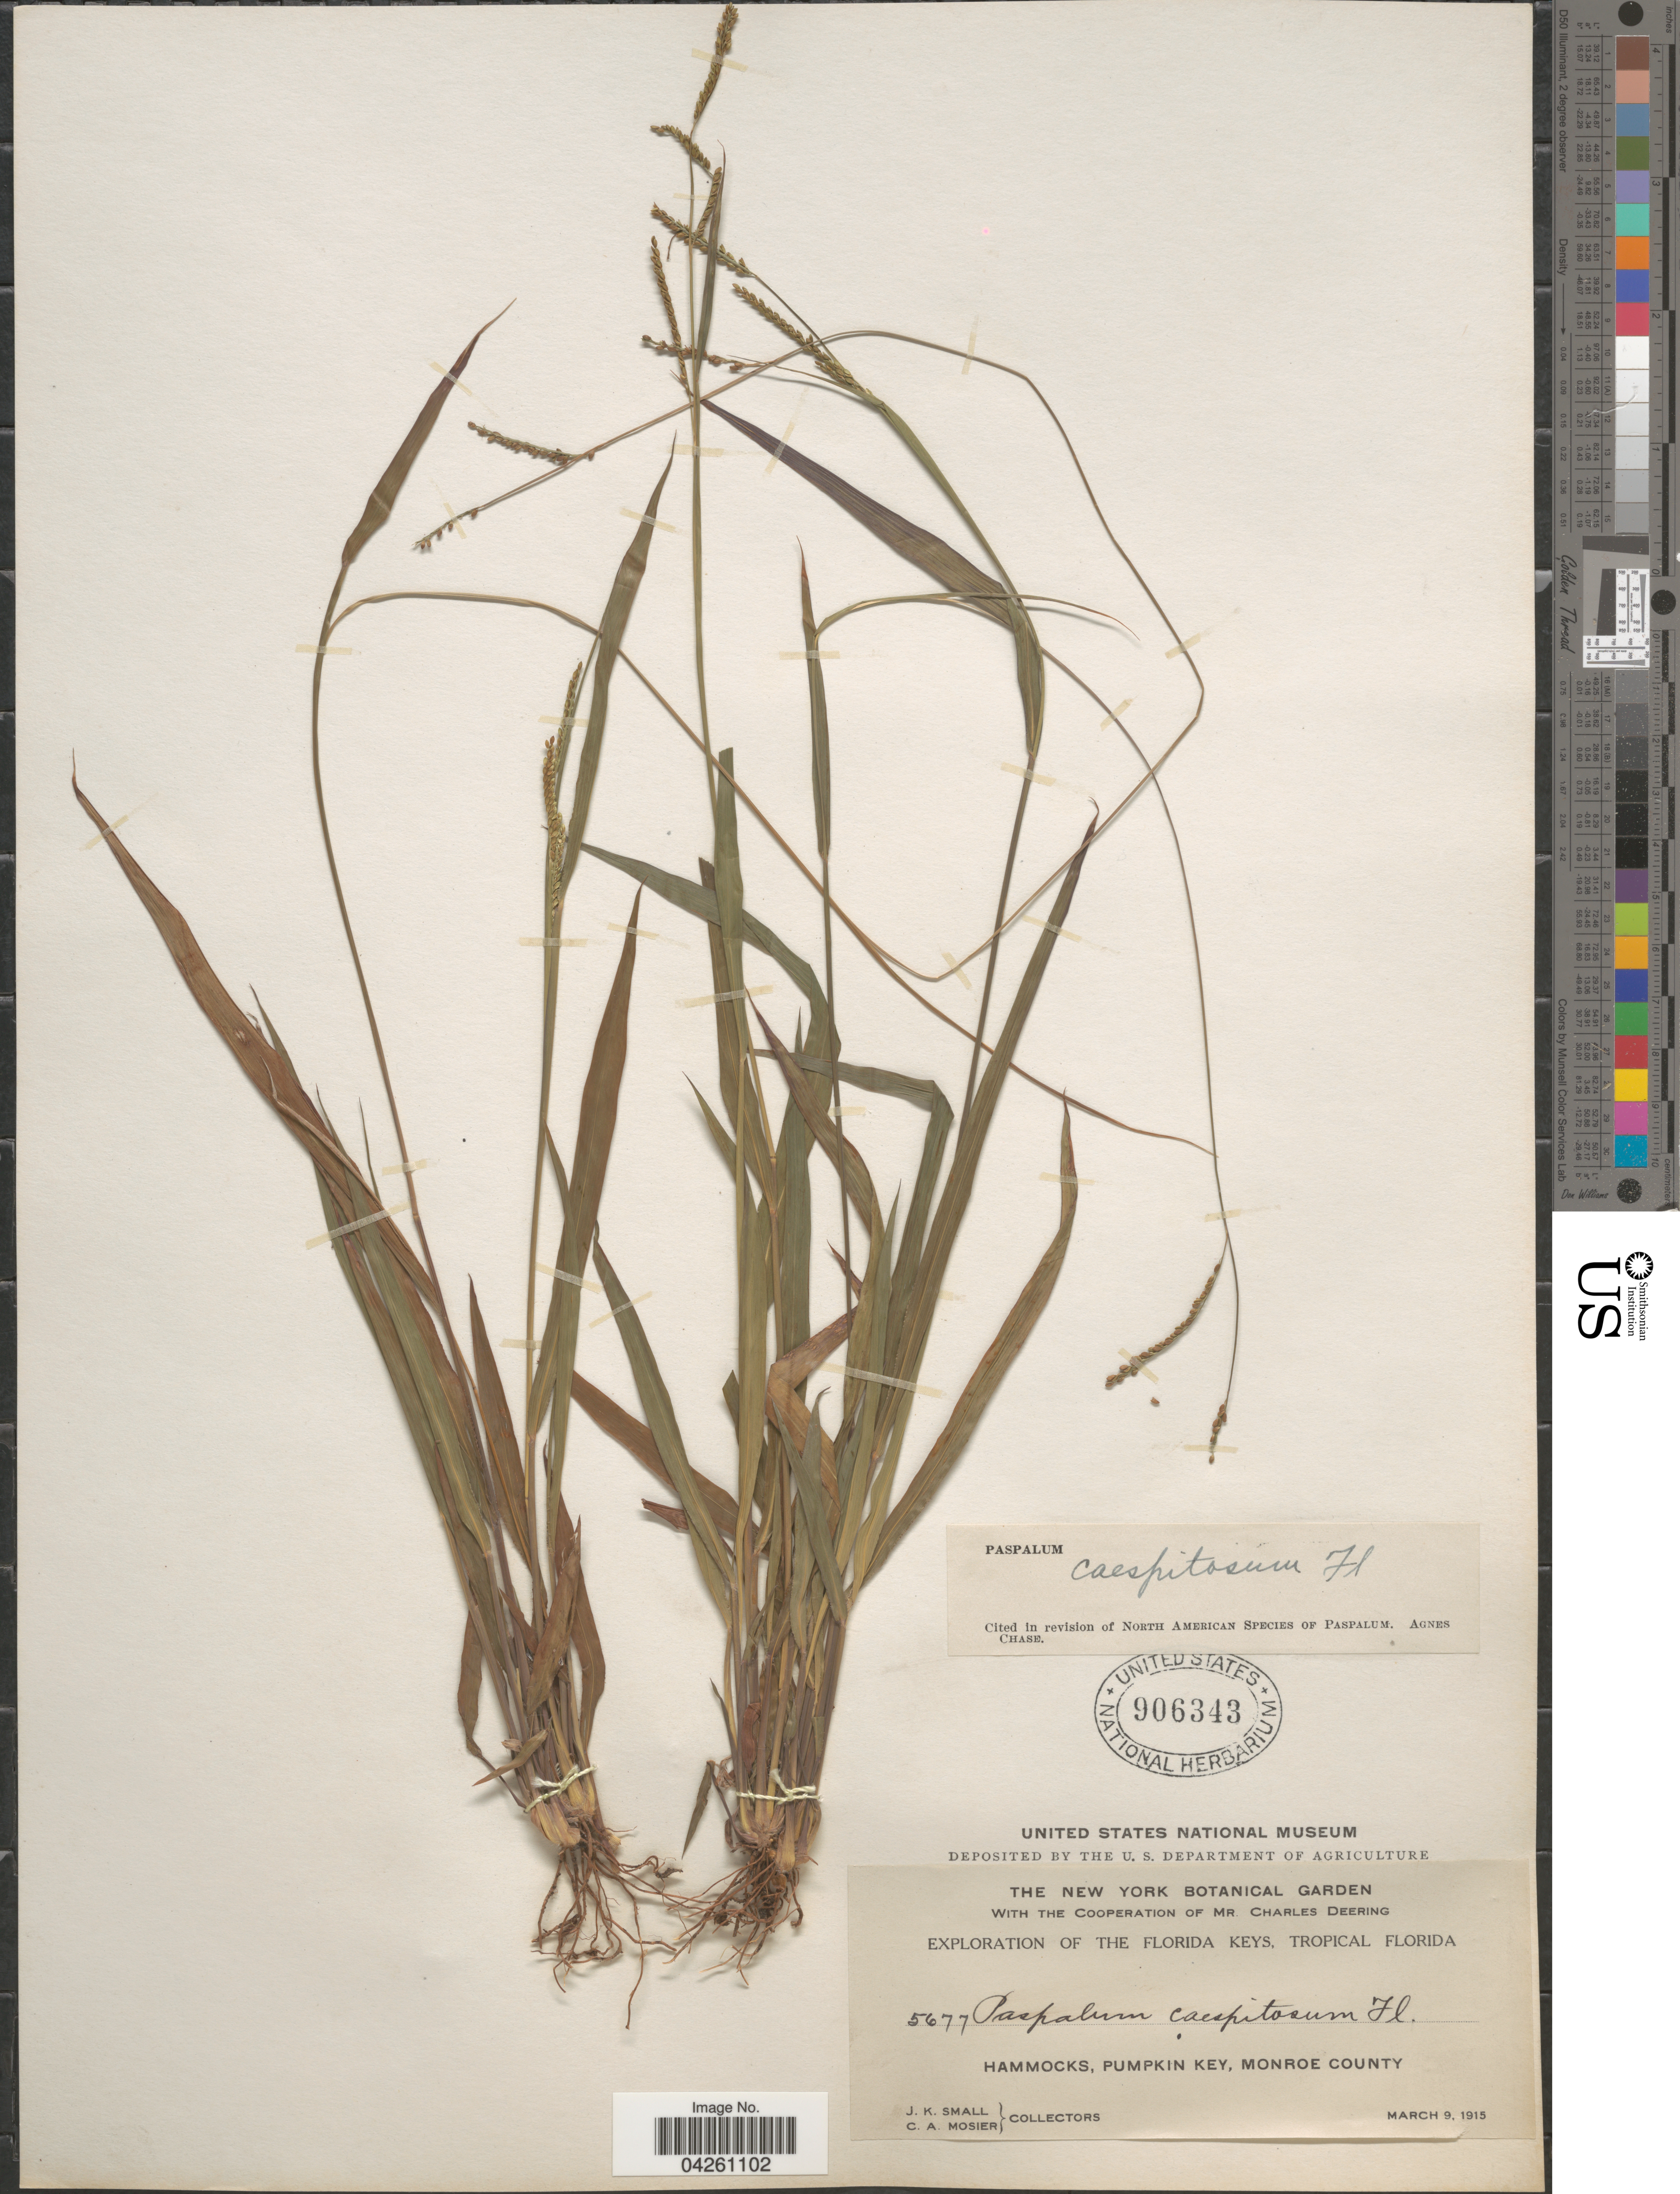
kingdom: Plantae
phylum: Tracheophyta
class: Liliopsida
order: Poales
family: Poaceae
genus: Paspalum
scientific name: Paspalum caespitosum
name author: Flüggé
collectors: J. K. Small & C. A. Mosier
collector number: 5677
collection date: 1915-03-09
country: United States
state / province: Florida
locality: Exploration of the Everglade Keys, Tropical Florida. Hammocks, Pumpkin Key, Monroe County.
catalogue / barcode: US 906343